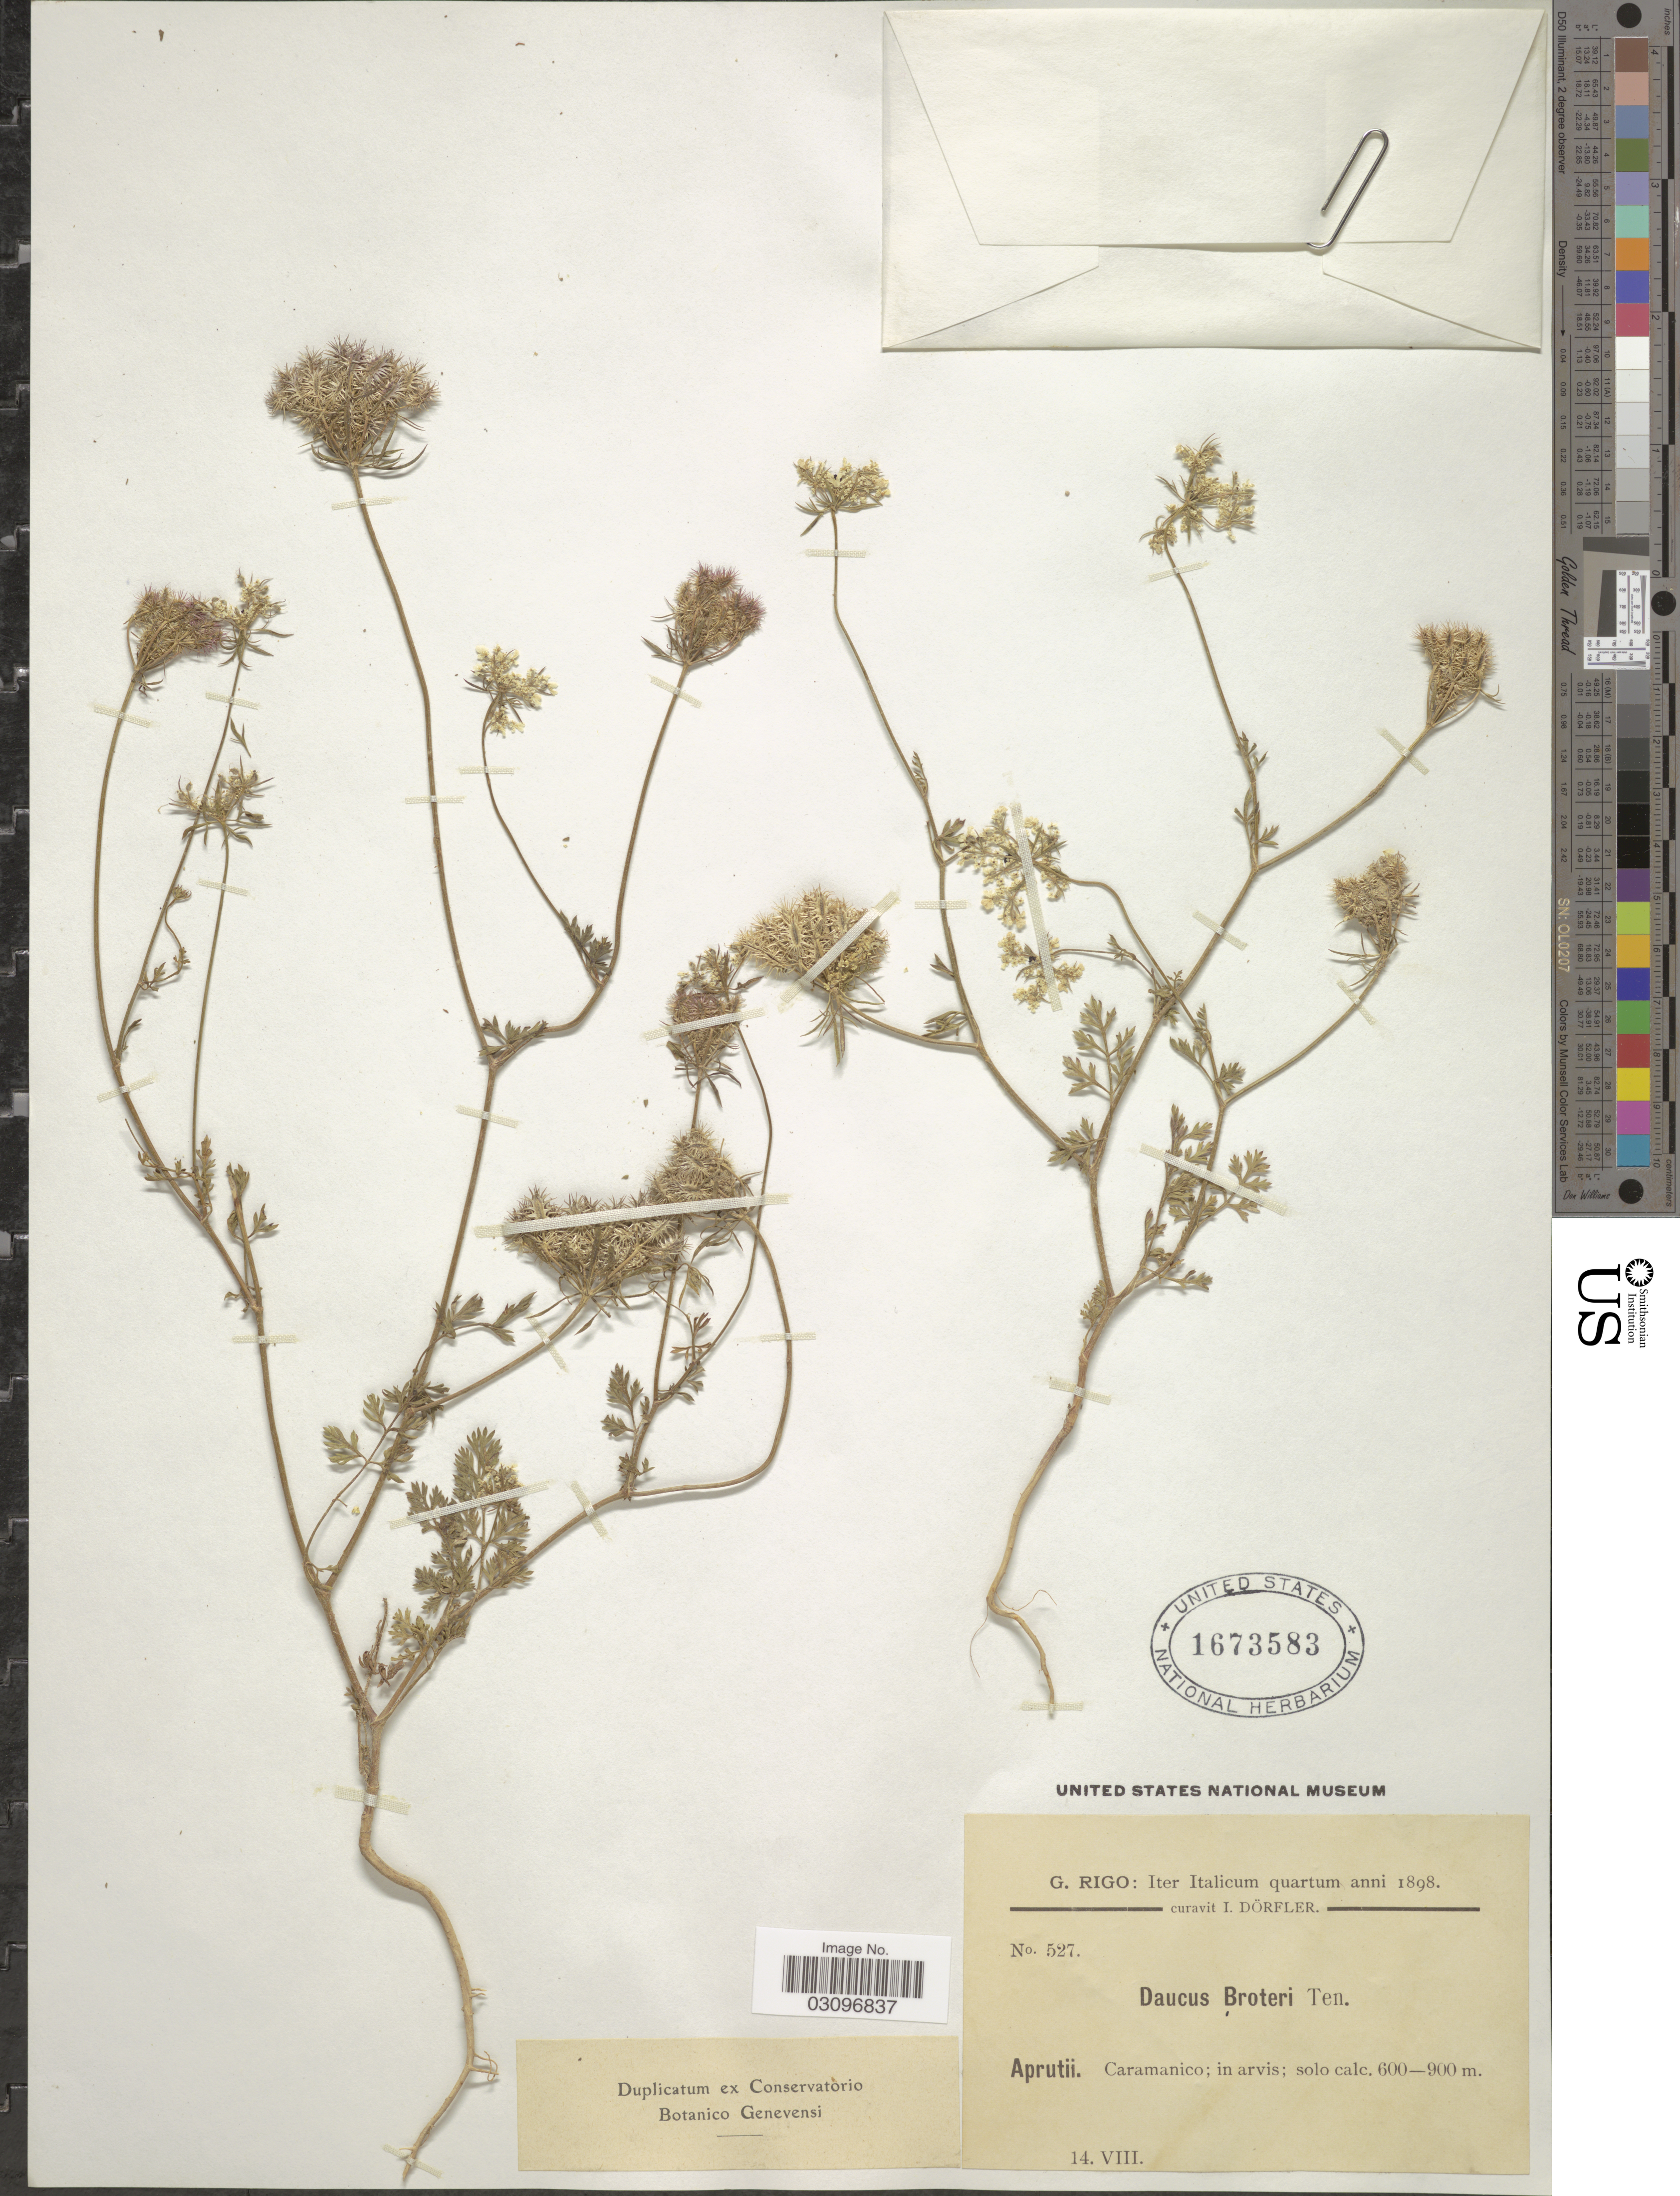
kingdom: Plantae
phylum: Tracheophyta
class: Magnoliopsida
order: Apiales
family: Apiaceae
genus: Daucus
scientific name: Daucus broteroi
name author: Ten.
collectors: G. Rigo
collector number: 527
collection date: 1898-08-14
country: Italy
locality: Aprutii. Caramanico; in arvis.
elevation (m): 600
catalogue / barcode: US 1673583